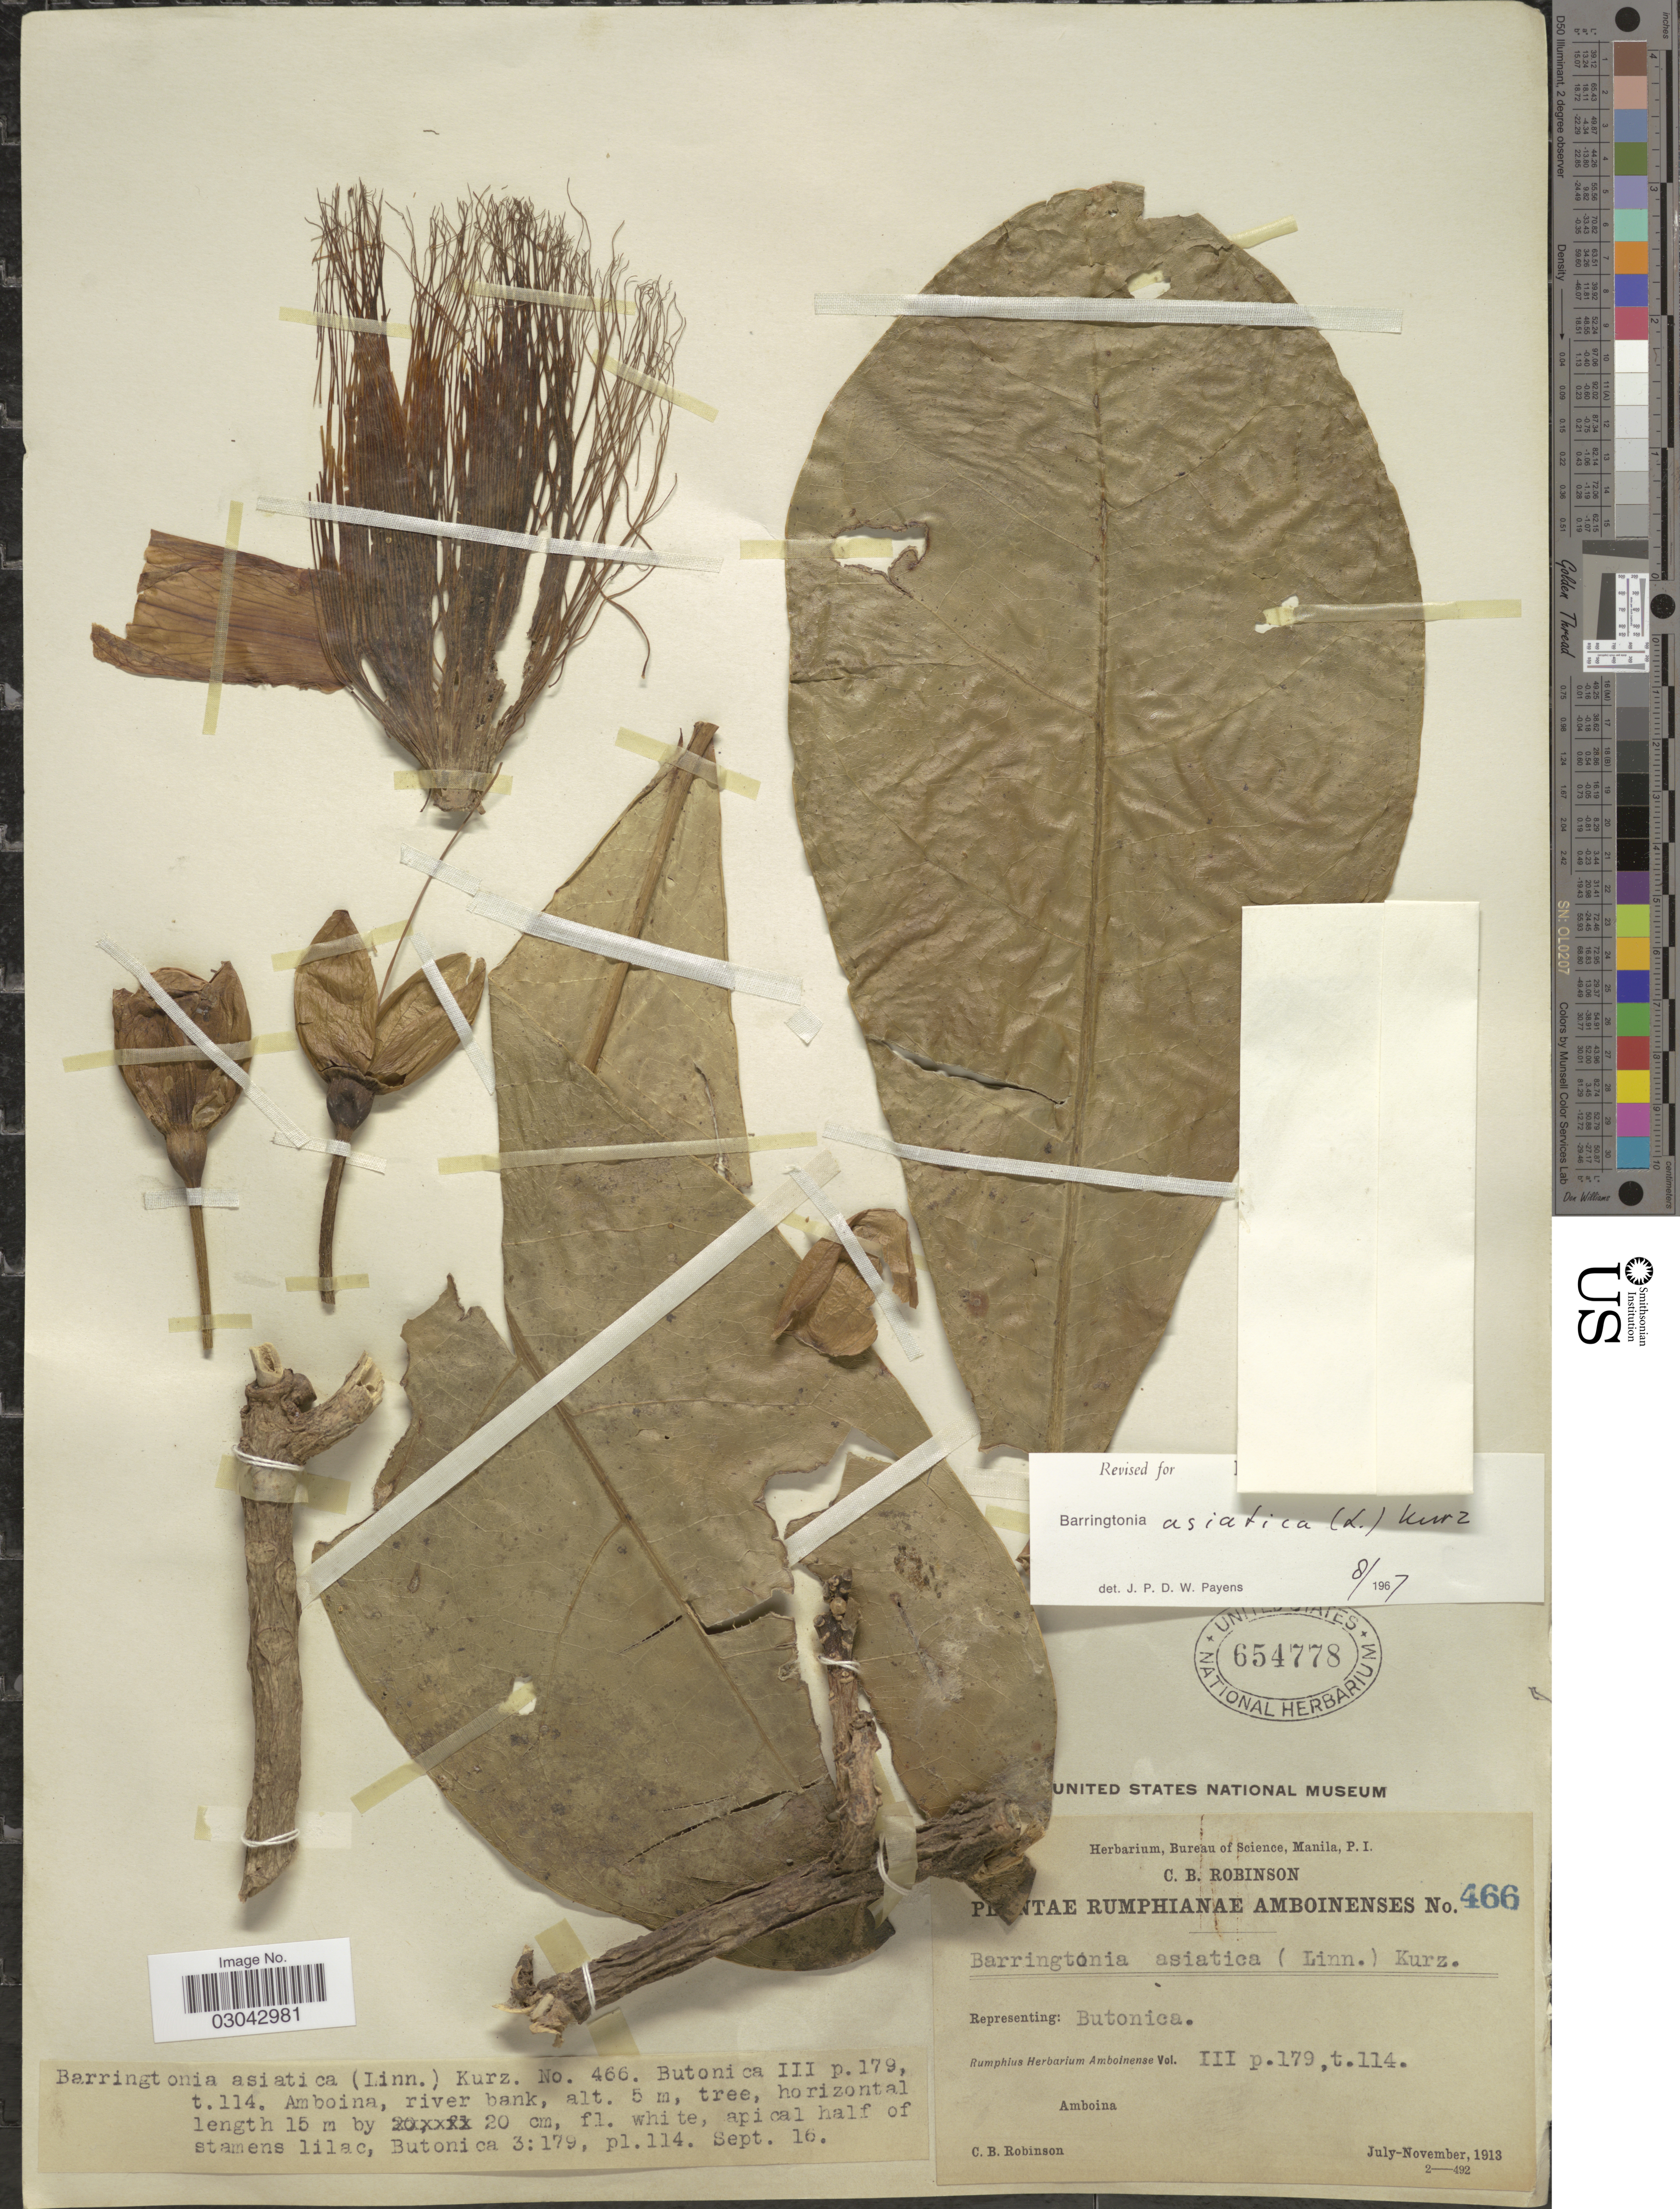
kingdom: Plantae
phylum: Tracheophyta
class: Magnoliopsida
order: Ericales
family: Lecythidaceae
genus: Barringtonia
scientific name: Barringtonia asiatica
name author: (L.) Kurz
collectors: C. Robinson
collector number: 466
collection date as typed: Transcribed d/m/y: /9/16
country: Indonesia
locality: Amboina.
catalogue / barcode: US 654778